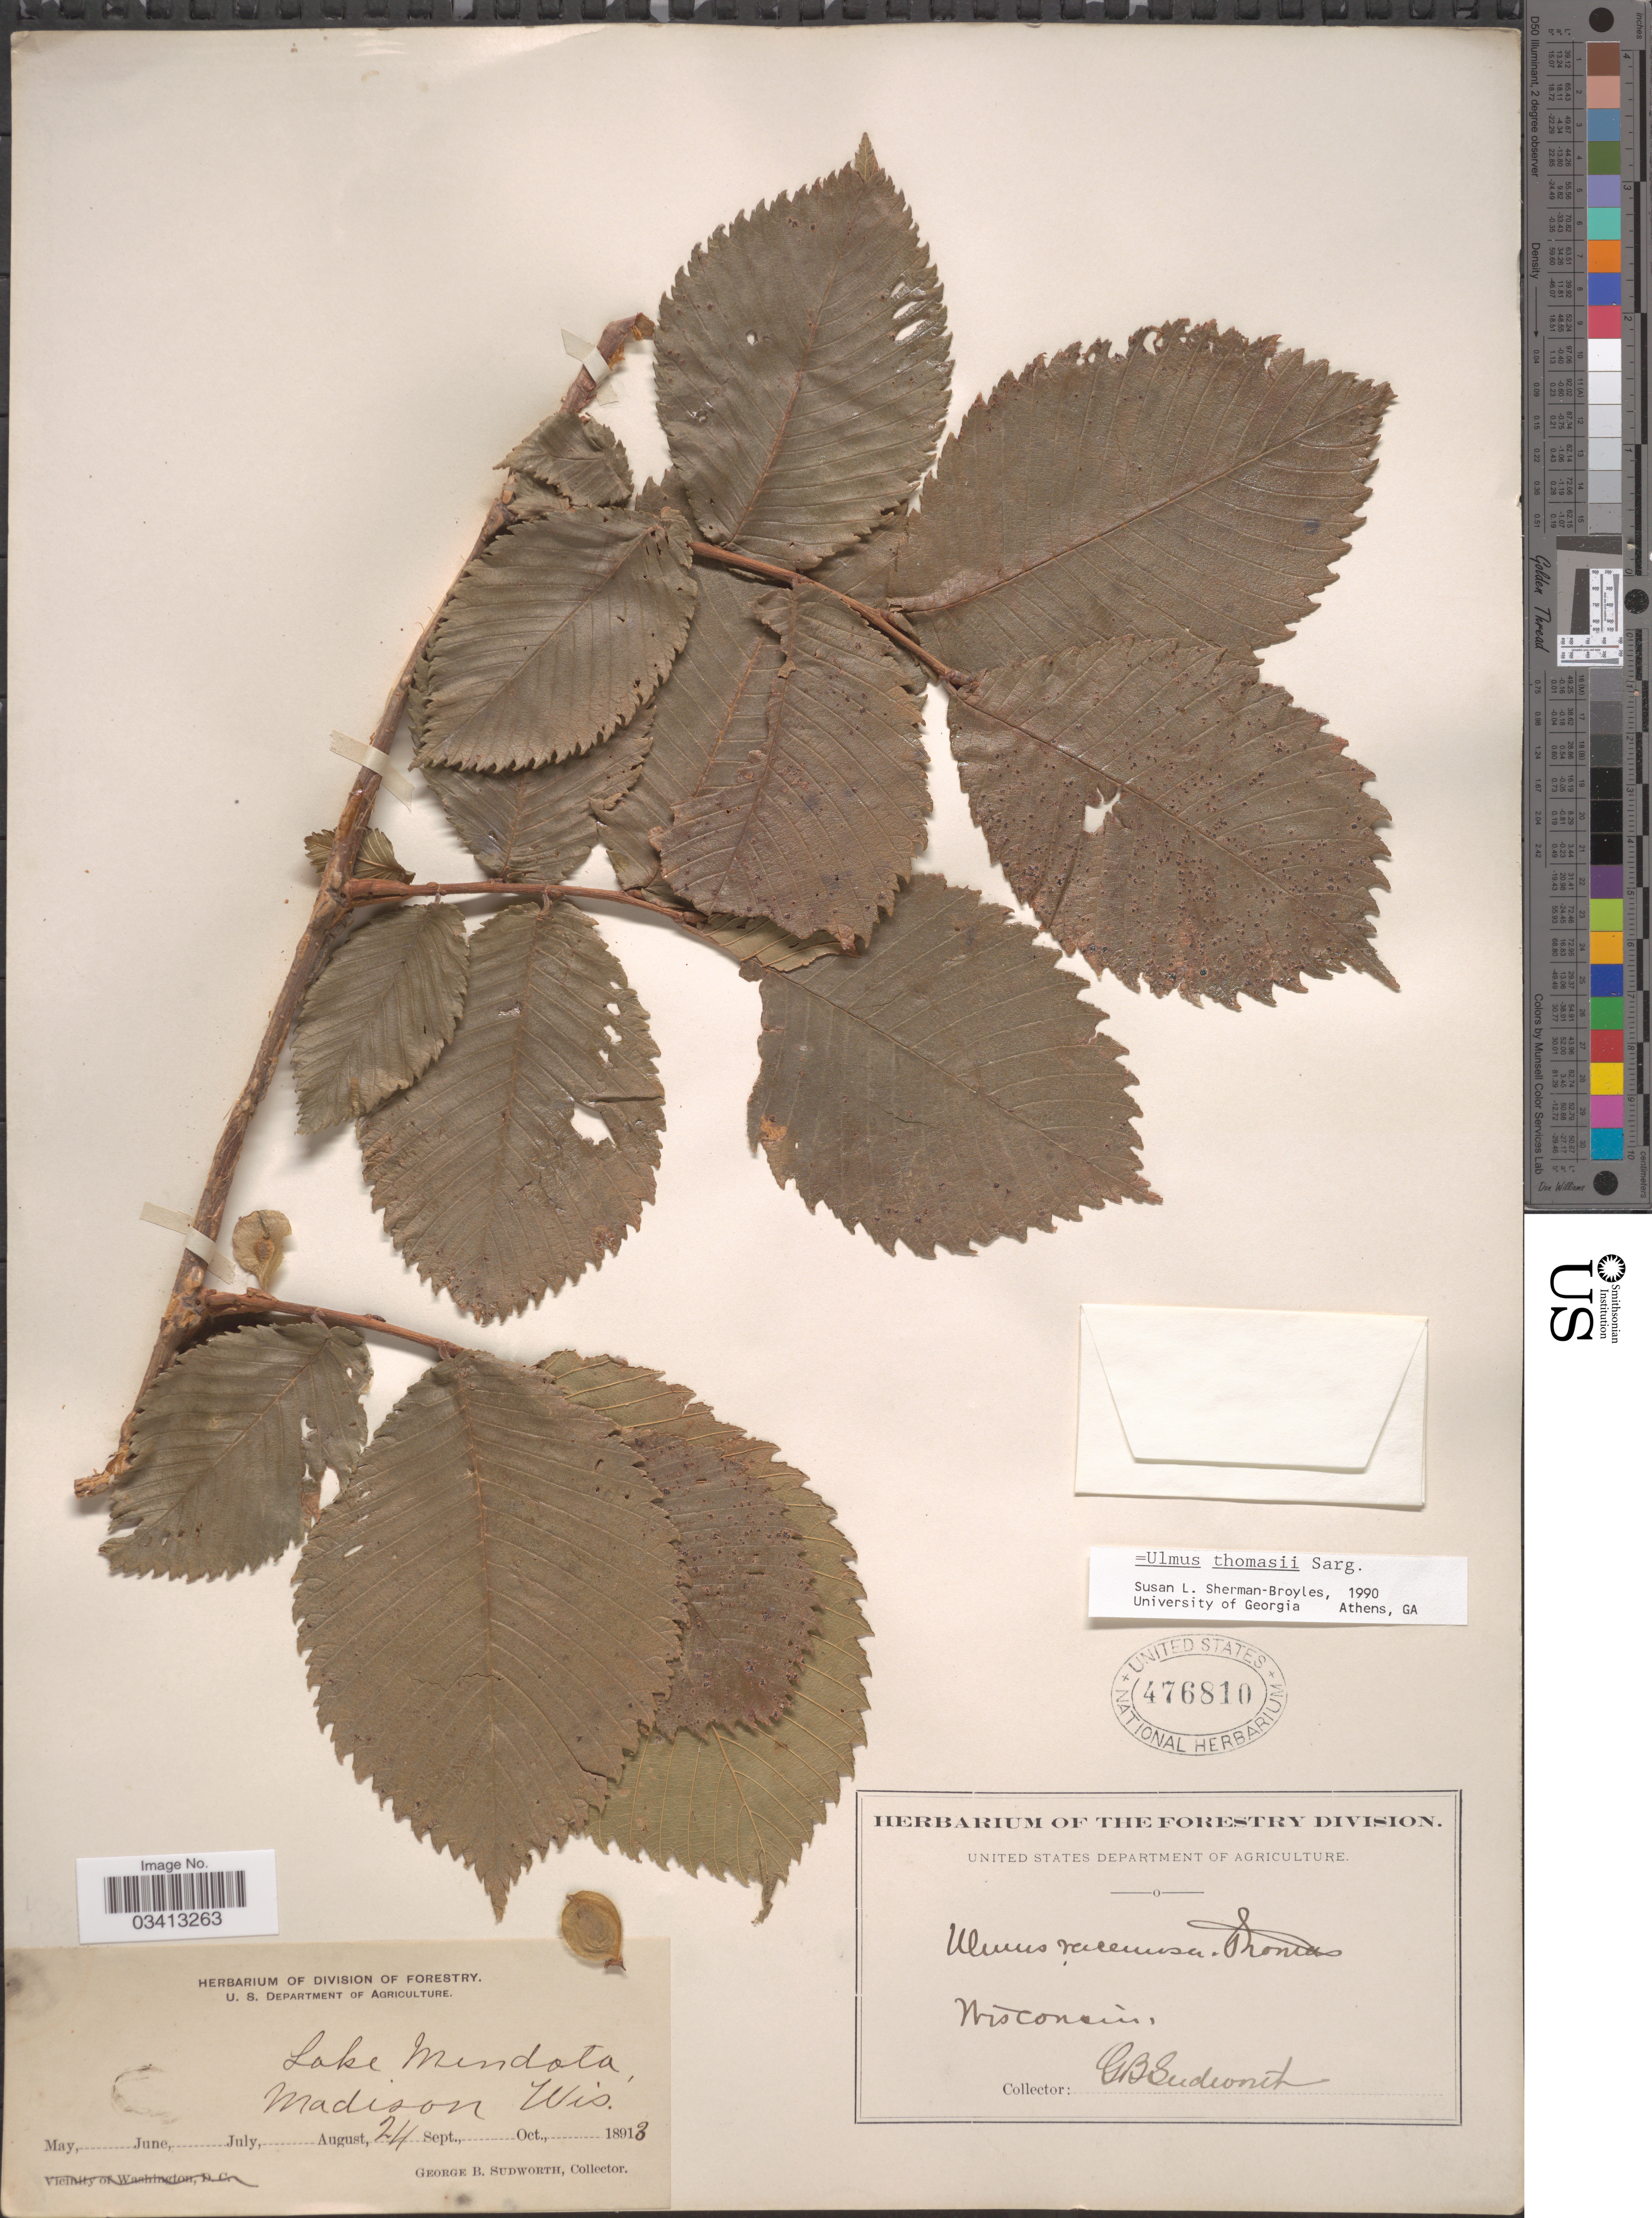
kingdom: Plantae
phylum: Tracheophyta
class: Magnoliopsida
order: Rosales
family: Ulmaceae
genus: Ulmus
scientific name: Ulmus thomasii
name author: Sarg.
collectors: G. B. Sudworth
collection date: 1893-08-24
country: United States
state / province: Wisconsin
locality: Lake Mendota. Madison.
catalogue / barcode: US 476810